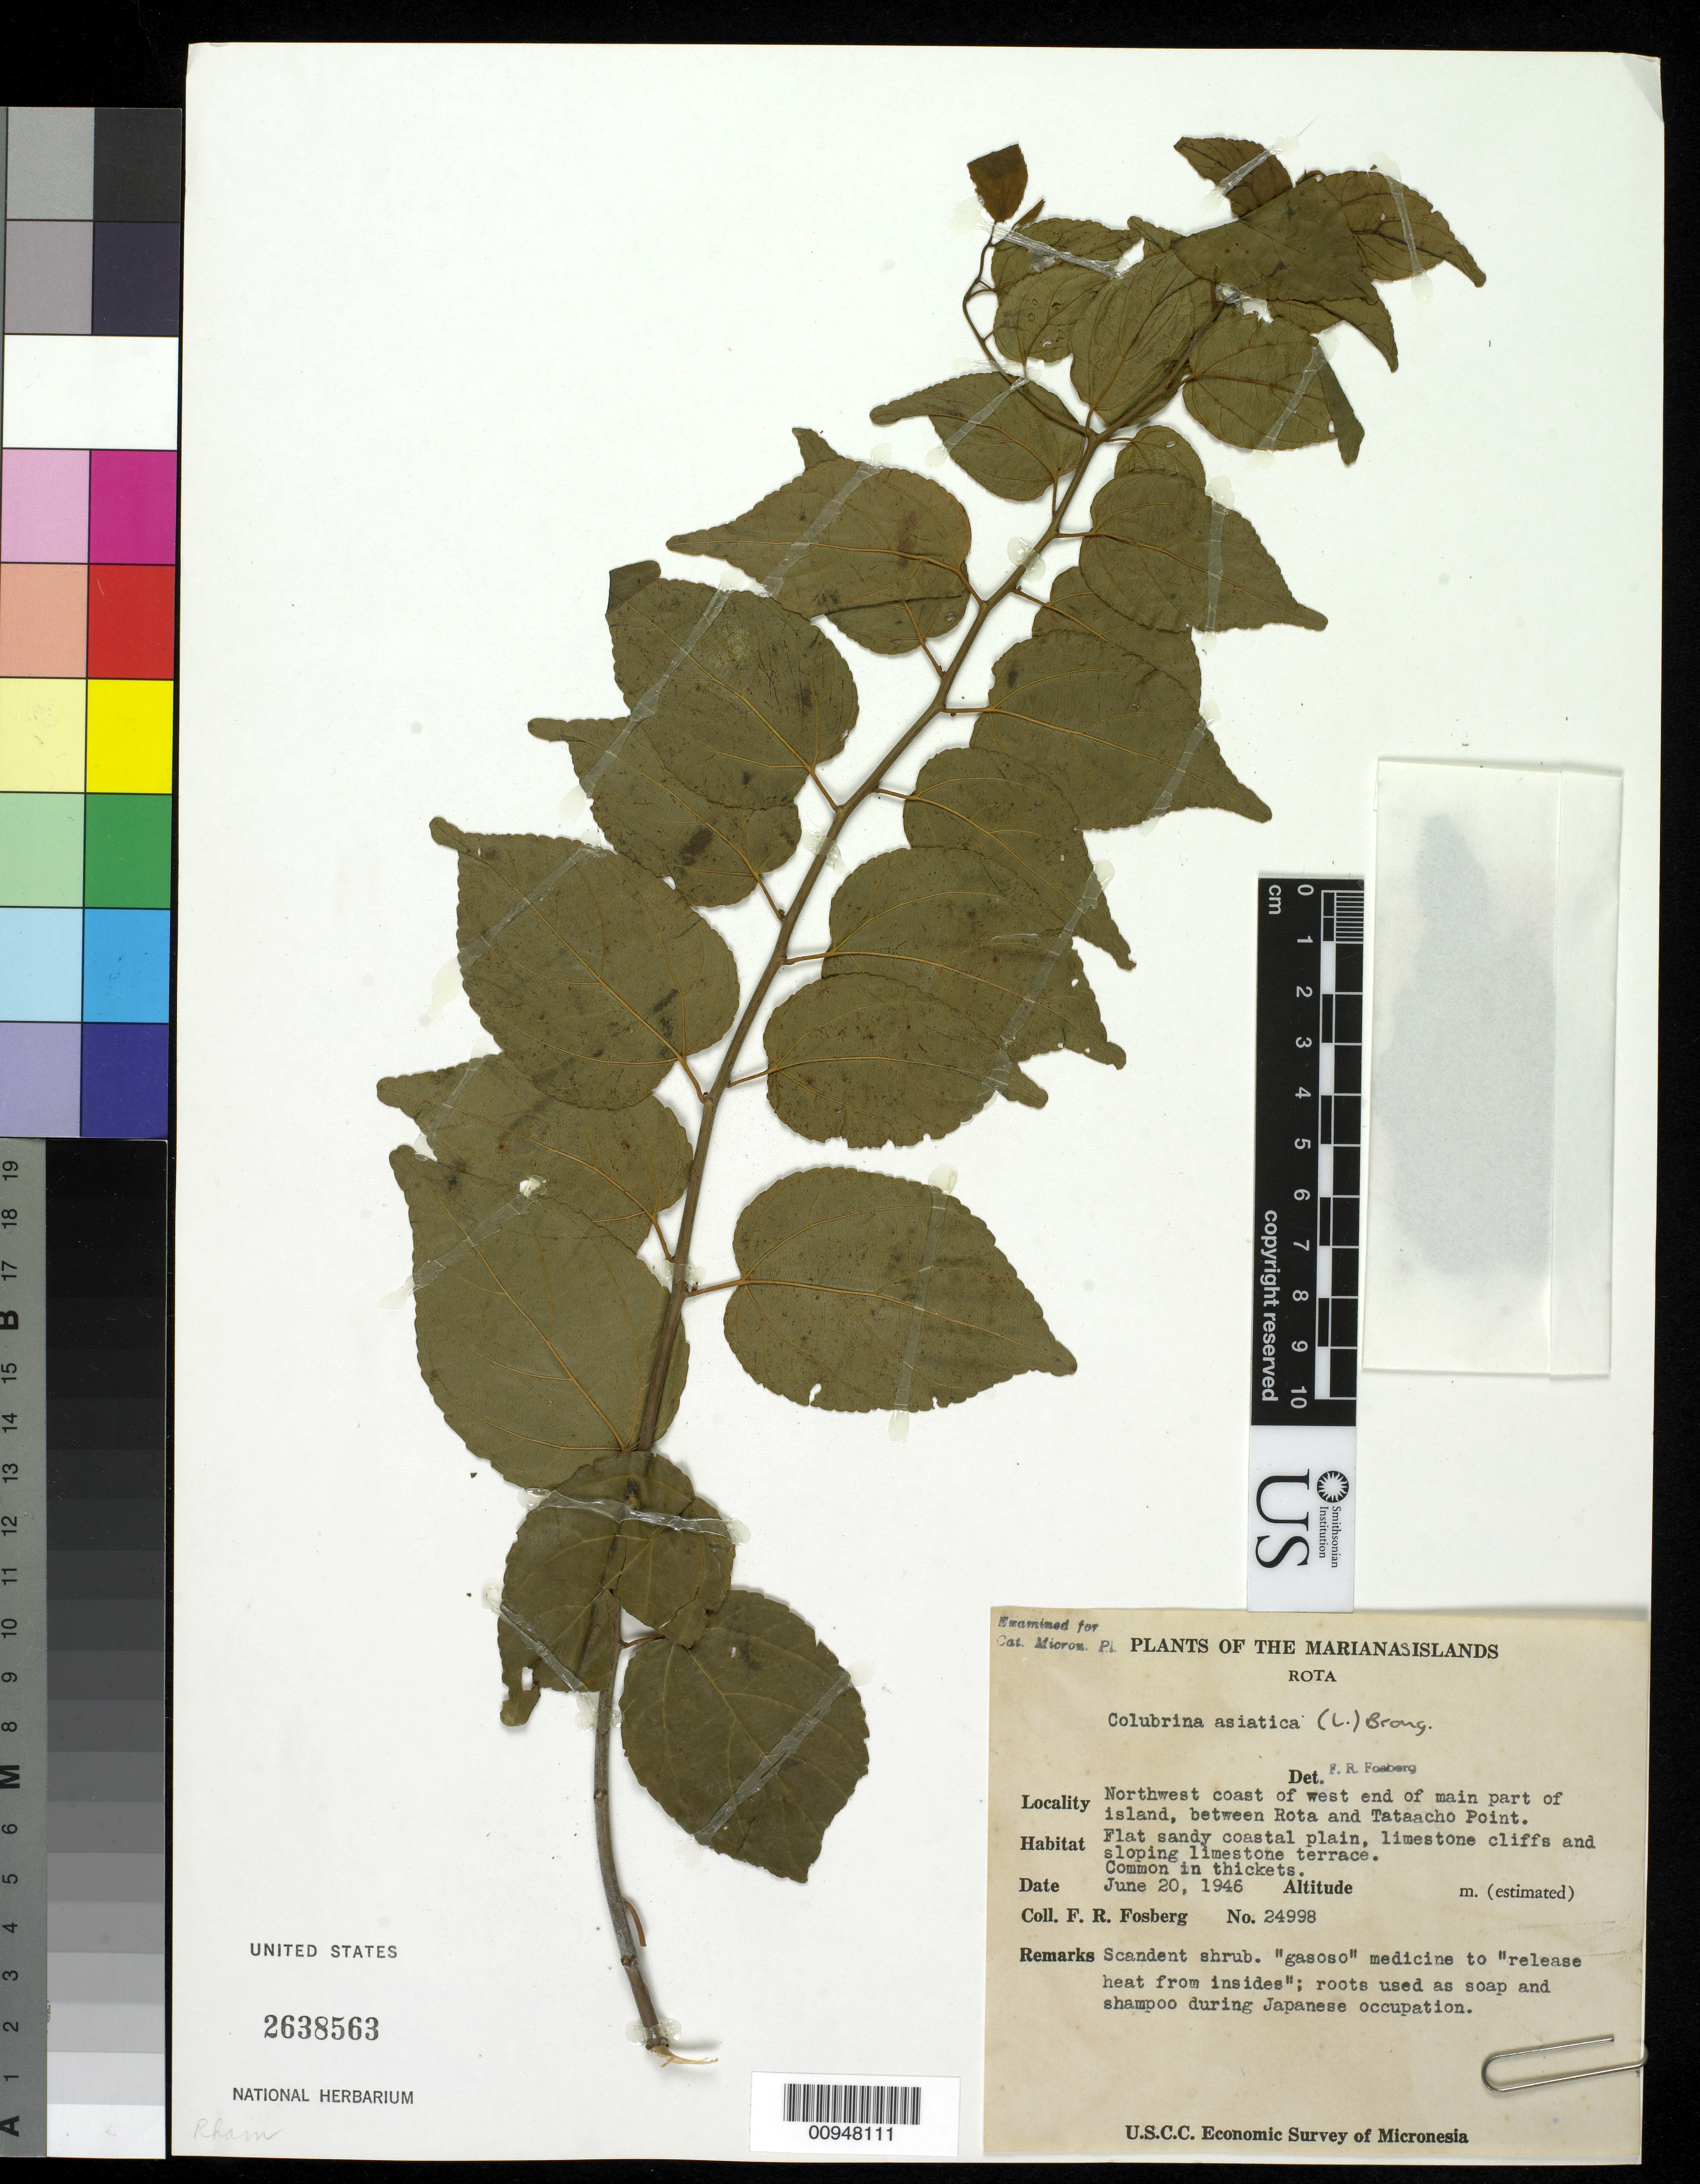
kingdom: Plantae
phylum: Tracheophyta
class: Magnoliopsida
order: Rosales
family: Rhamnaceae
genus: Colubrina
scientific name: Colubrina asiatica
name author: (L.) Brongn.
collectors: F. R. Fosberg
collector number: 24998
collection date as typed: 20 Jun 1946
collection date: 1946-06-20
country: Northern Mariana Islands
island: Rota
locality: Northwest coast of west end of main part of island, between Rota and Tataacho Point.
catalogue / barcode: US 2638563